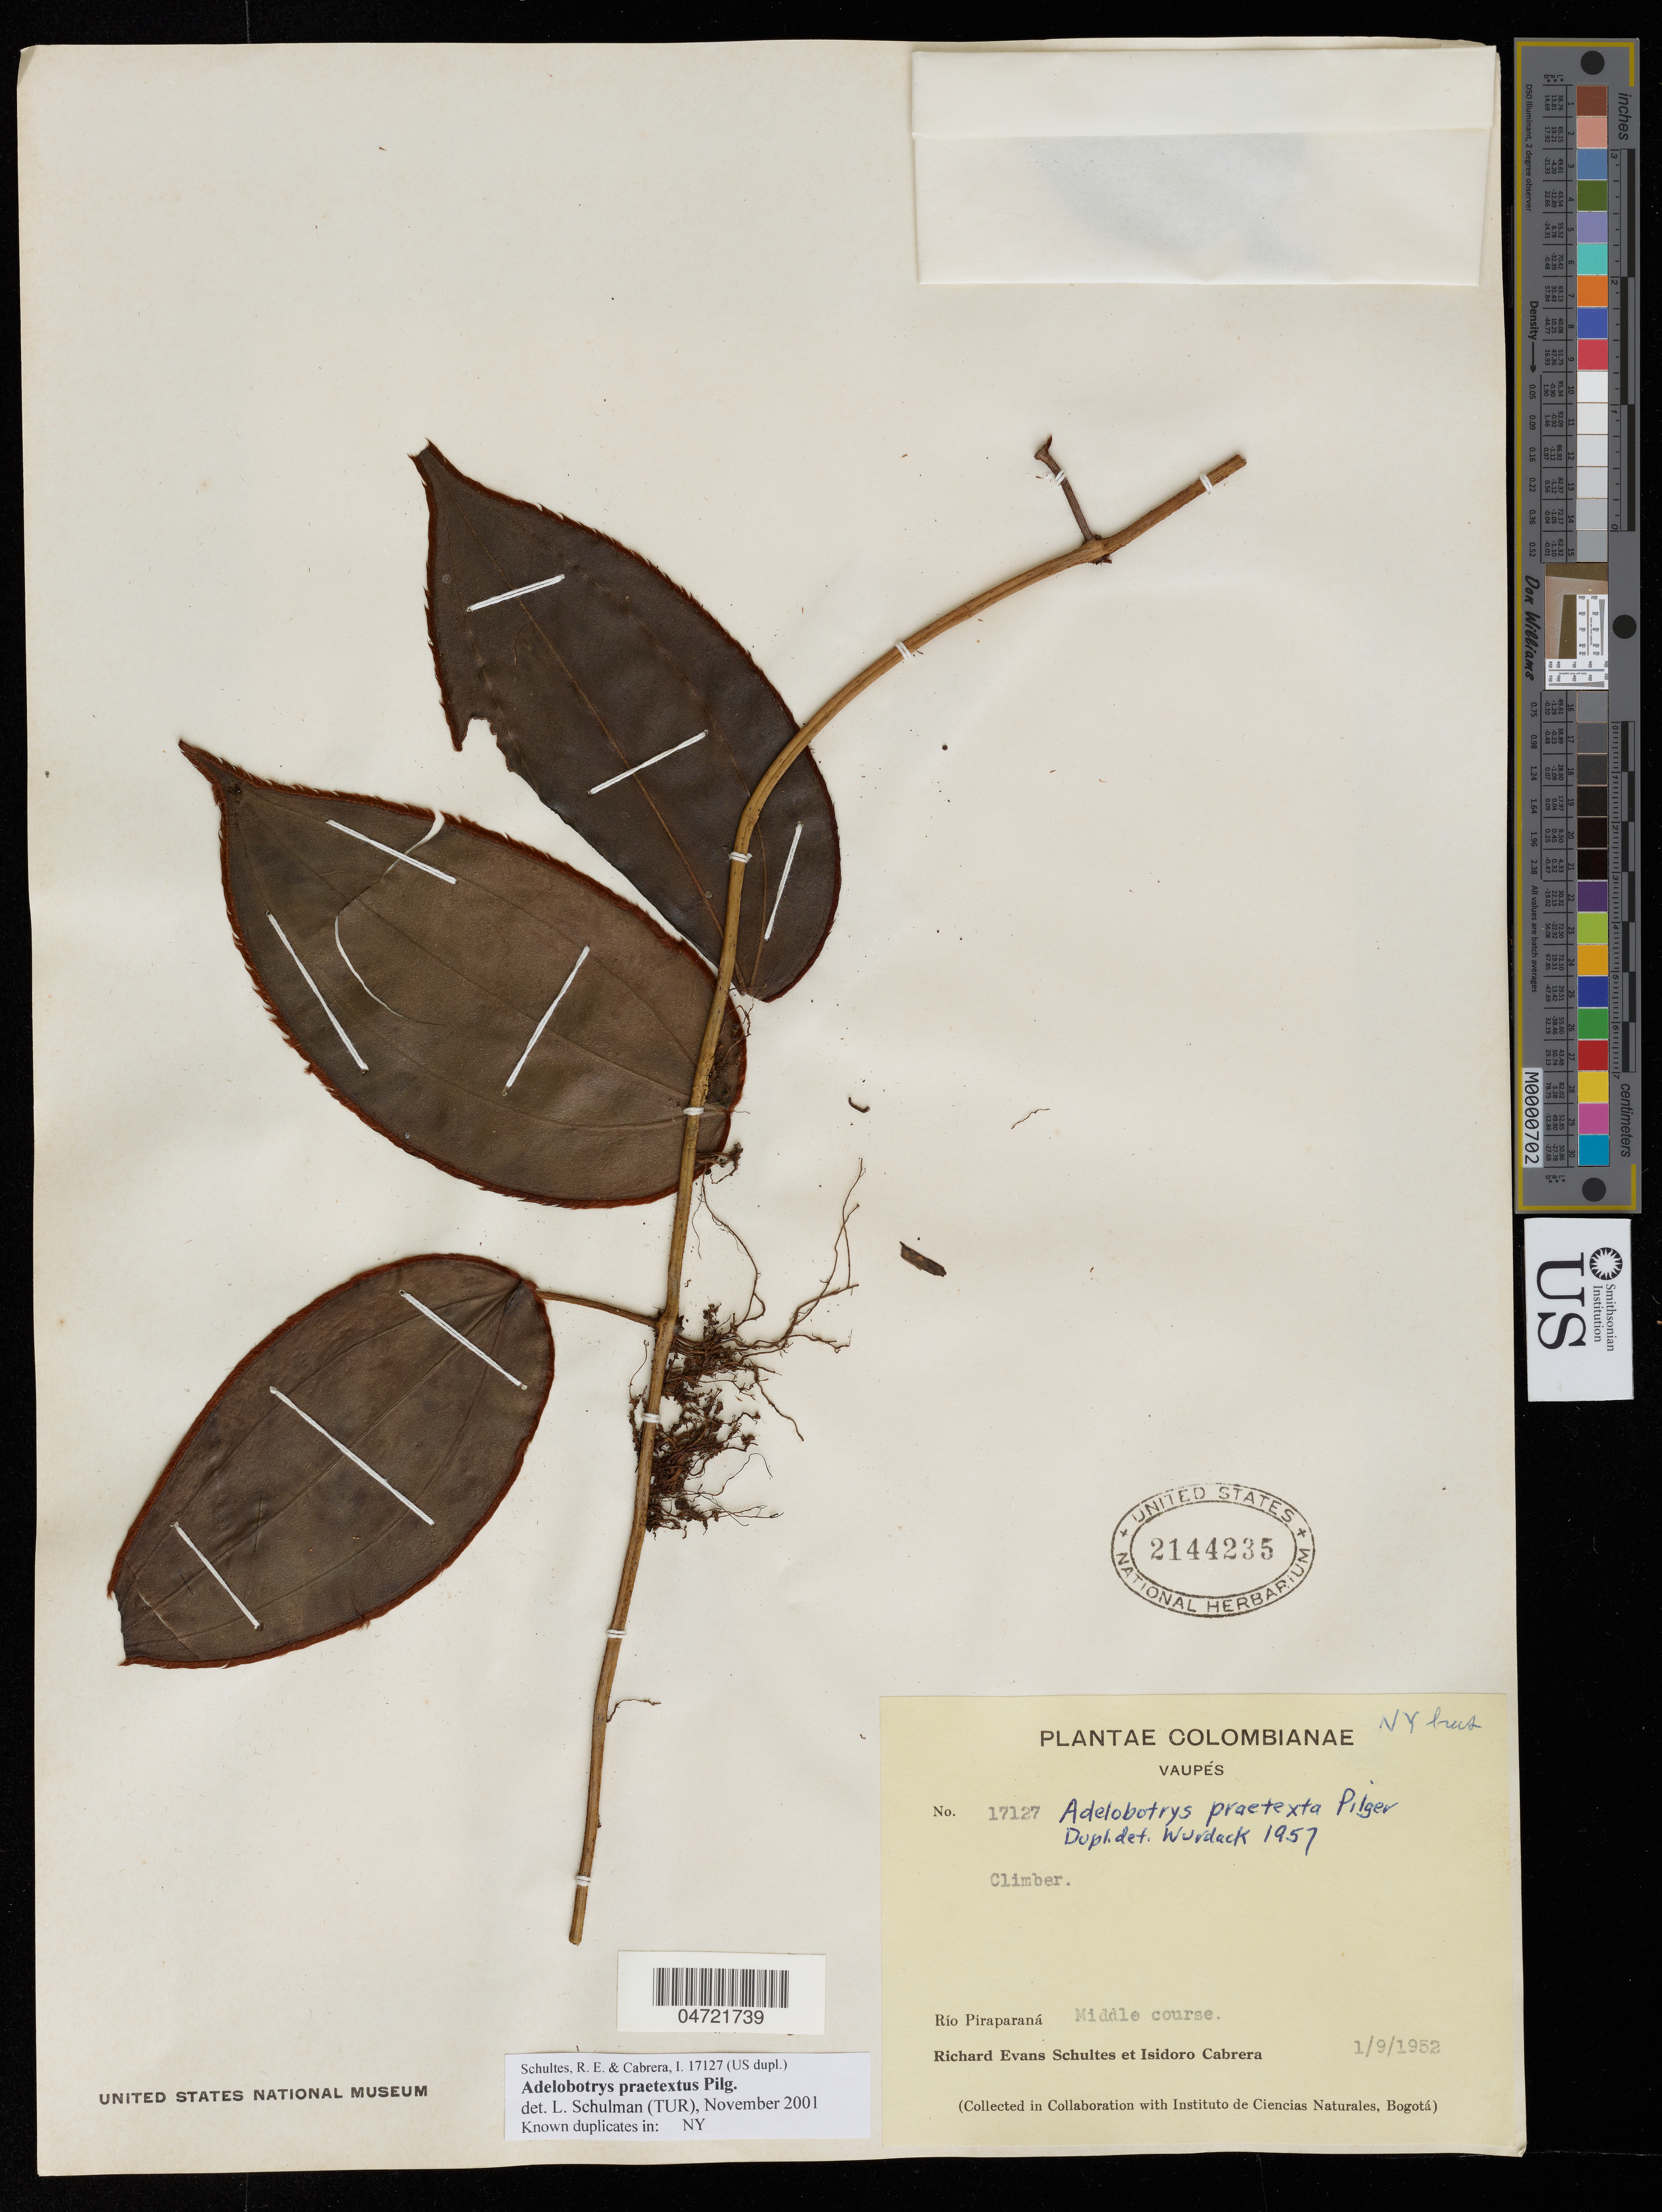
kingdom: Plantae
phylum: Tracheophyta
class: Magnoliopsida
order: Myrtales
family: Melastomataceae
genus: Adelobotrys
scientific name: Adelobotrys praetexta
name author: Pilg.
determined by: Schulman, Leif, (TUR), University of Turku (FINLAND)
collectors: R. E. Schultes & I. Cabrera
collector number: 17127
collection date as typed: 01 Sep 1952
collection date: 1952-09-01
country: Colombia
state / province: Vaupés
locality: Rio Piraparana, middle course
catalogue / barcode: US 2144235